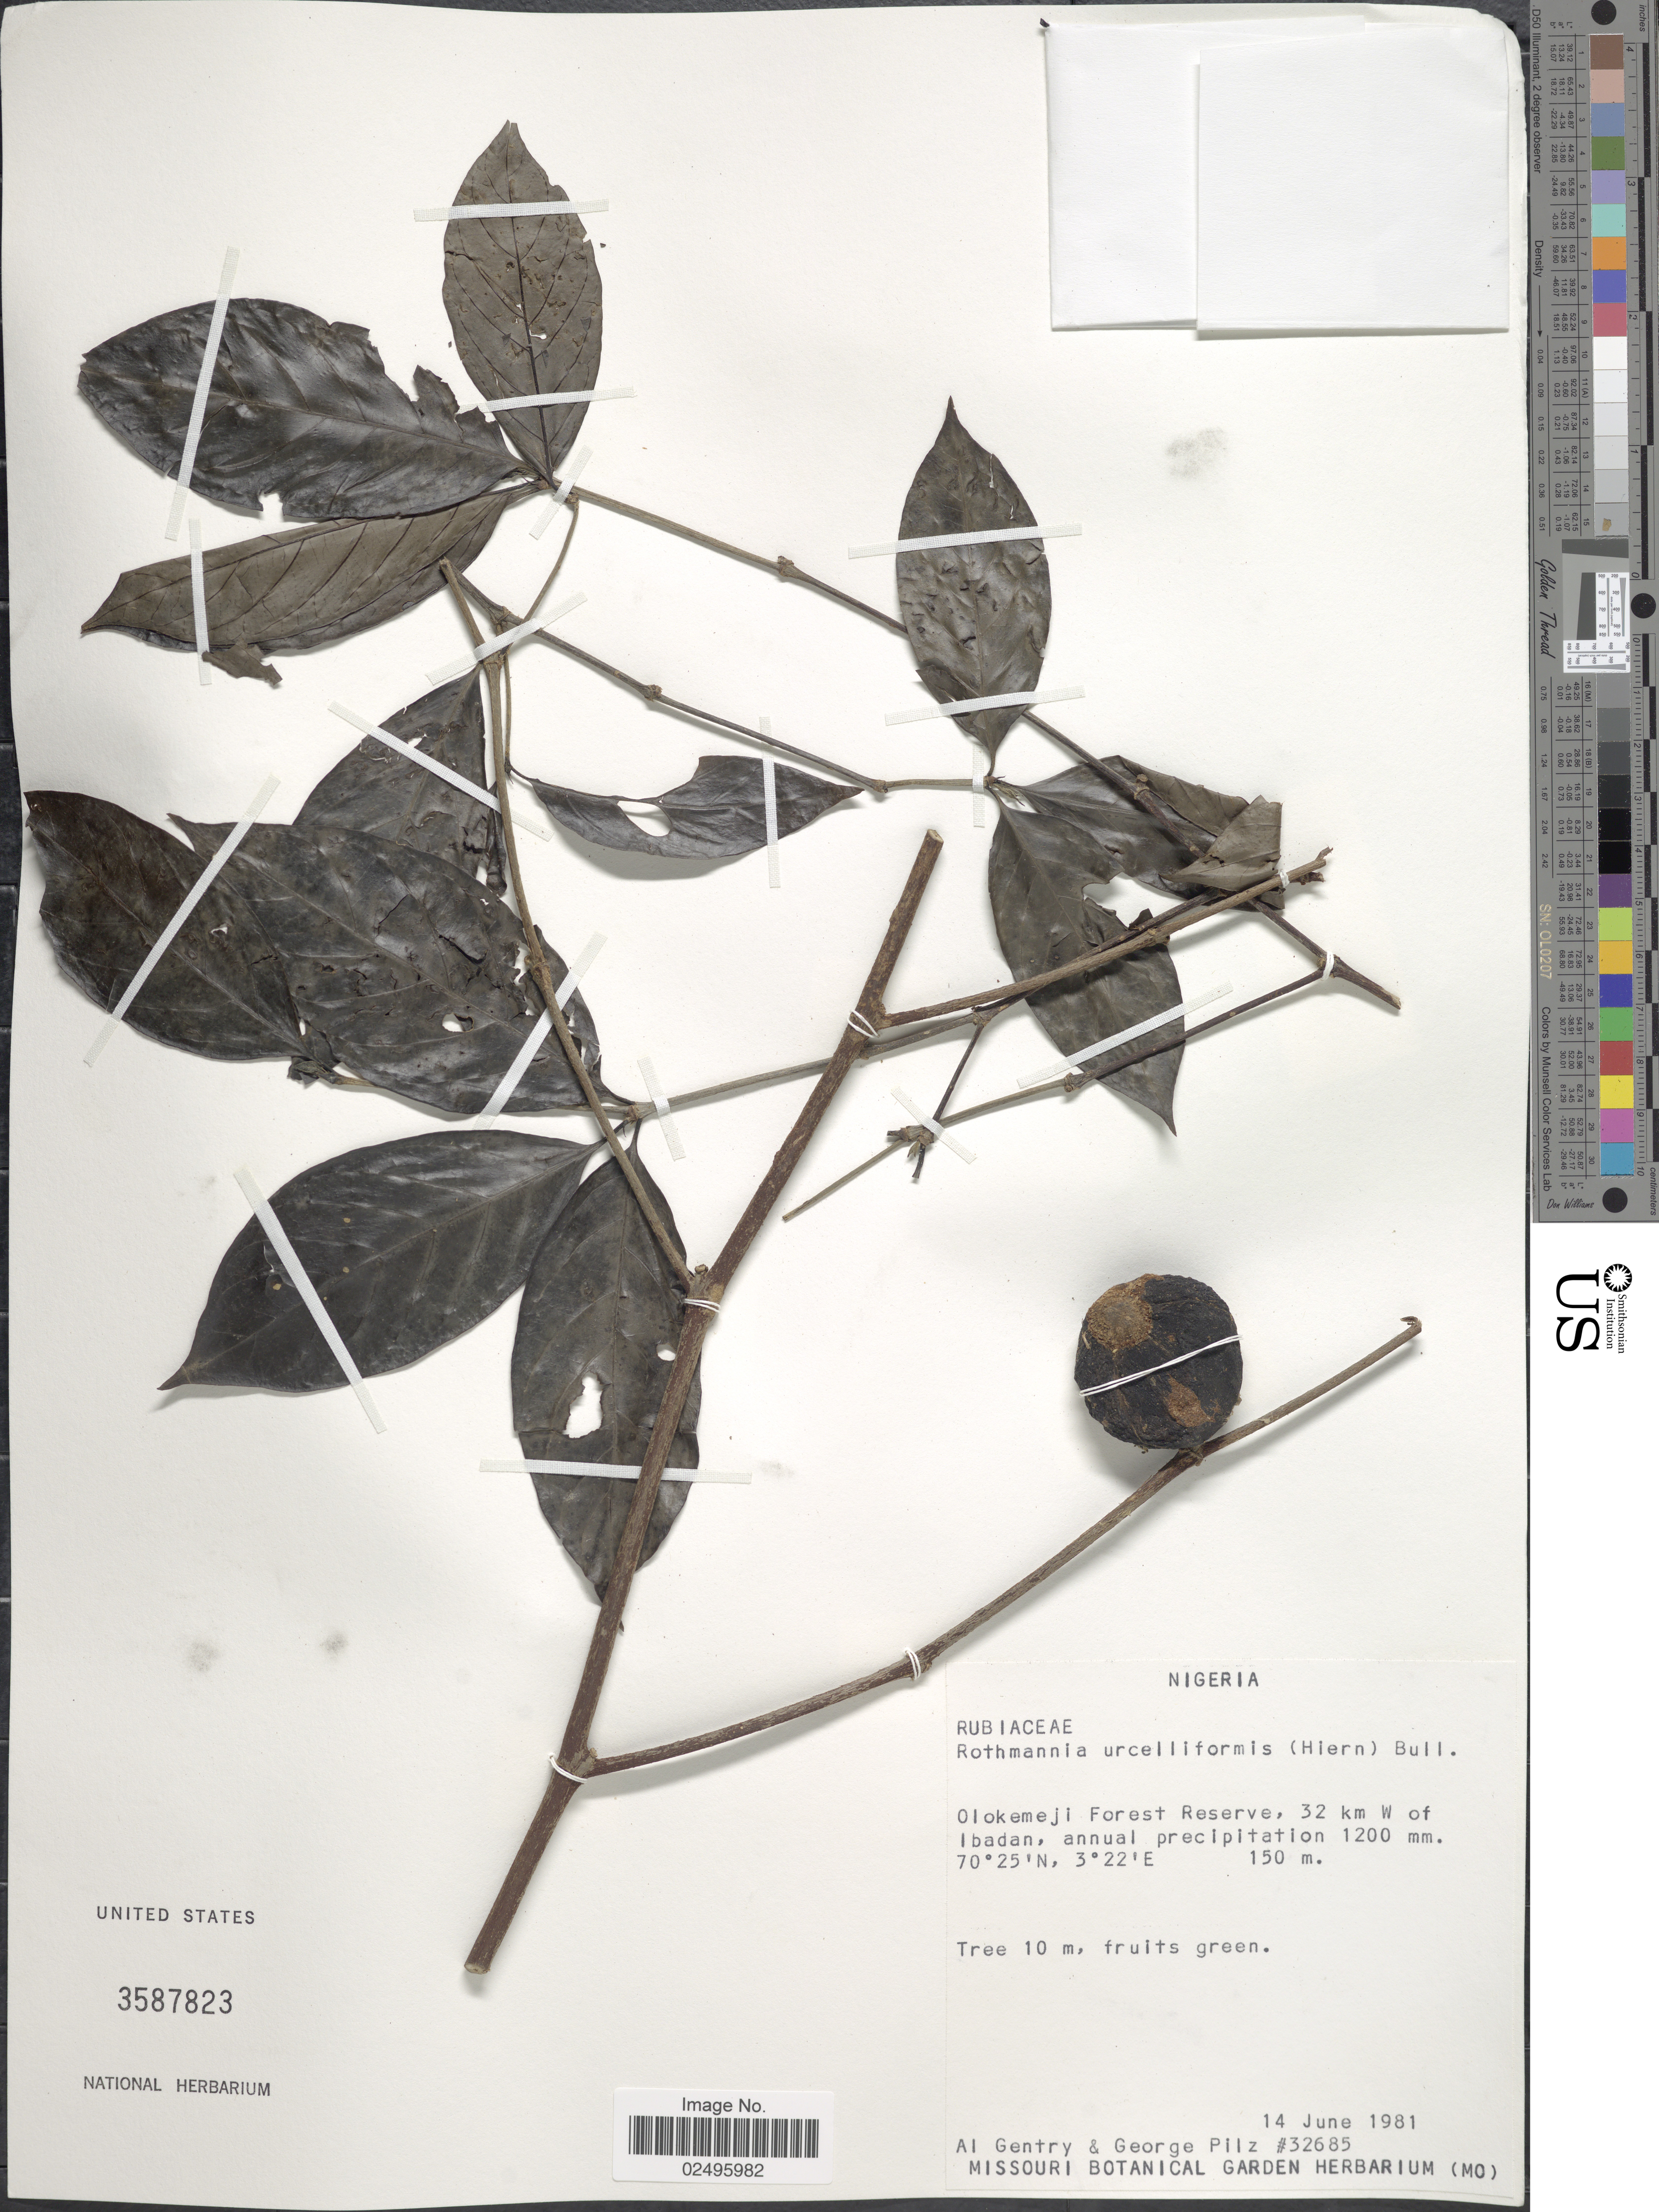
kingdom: Plantae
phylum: Tracheophyta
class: Magnoliopsida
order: Gentianales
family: Rubiaceae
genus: Rothmannia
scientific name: Rothmannia urcelliformis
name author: (Hiern) Bullock ex Robyns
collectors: A. H. Gentry & G. E. Pilz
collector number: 32685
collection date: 1981-06-14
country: Nigeria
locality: Olokemeji Forest Reserve, 32 km W of Ibadan, annual precipitation 1200 mm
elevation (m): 150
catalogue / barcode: US 3587823